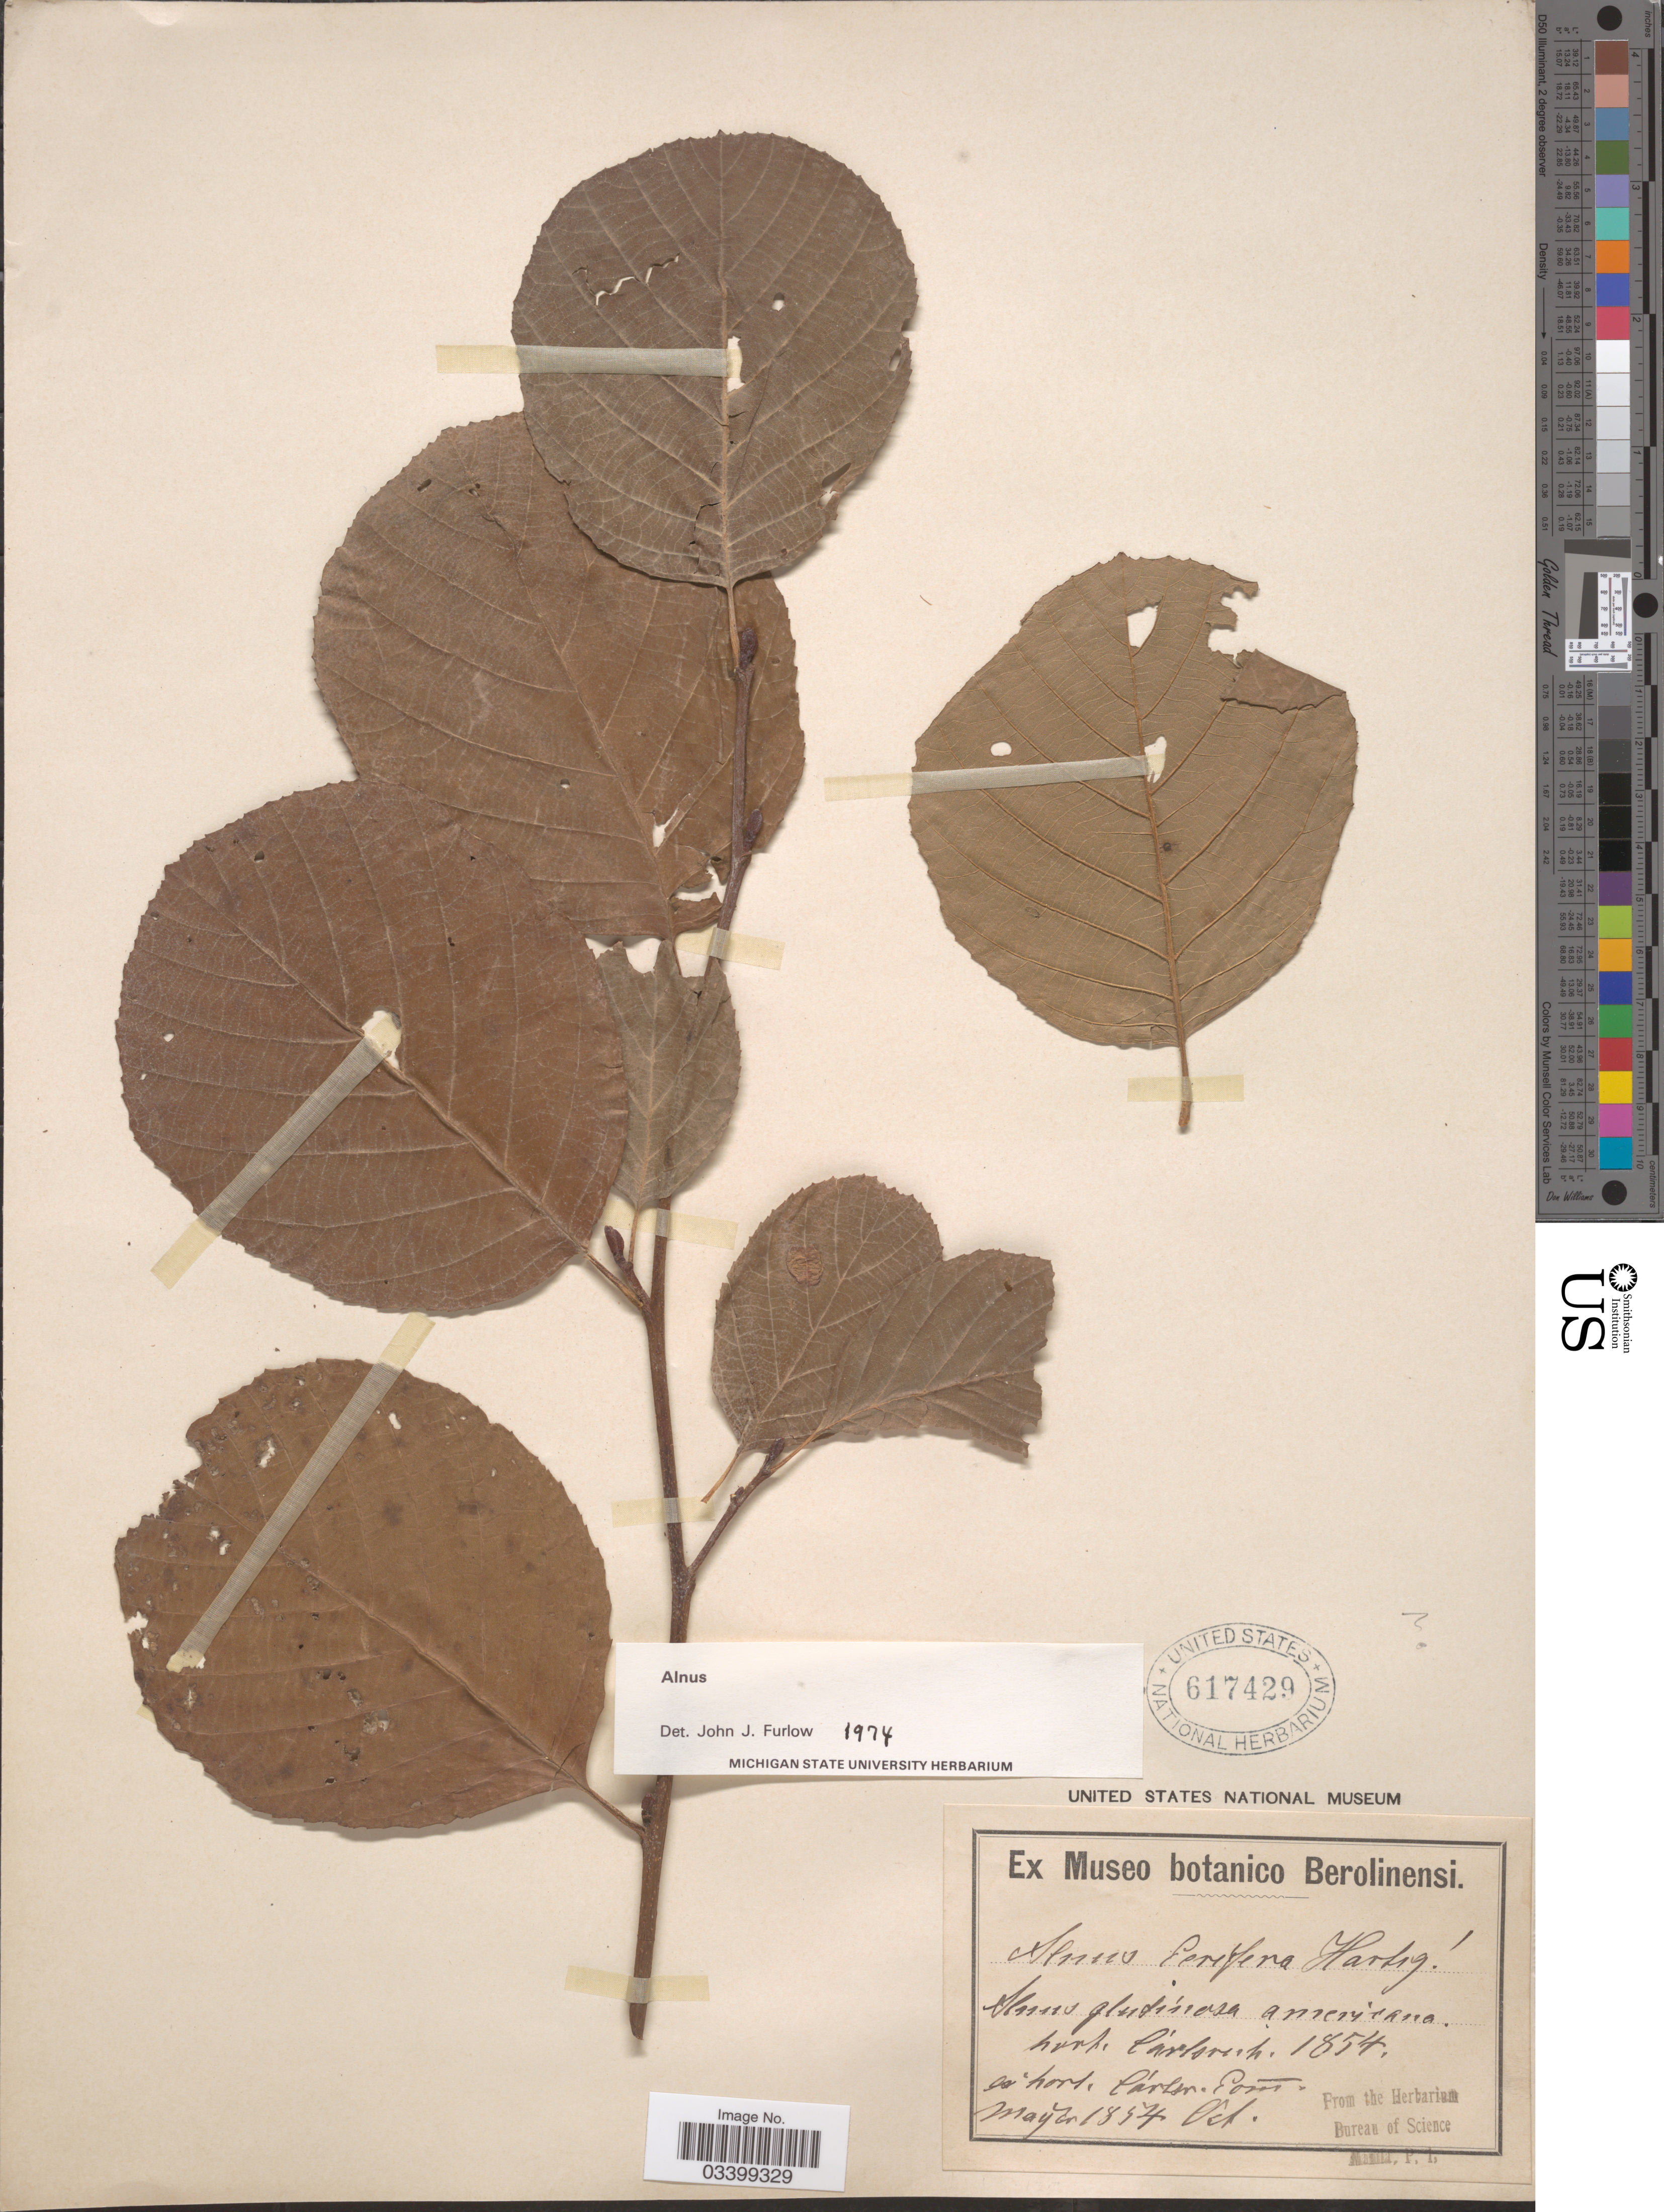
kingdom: Plantae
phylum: Tracheophyta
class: Magnoliopsida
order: Fagales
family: Betulaceae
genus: Alnus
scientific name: Alnus sp.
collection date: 1854-05/1854-10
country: Germany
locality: Bei hort. Carlsru. Econt. [interpreted]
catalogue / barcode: US 617429